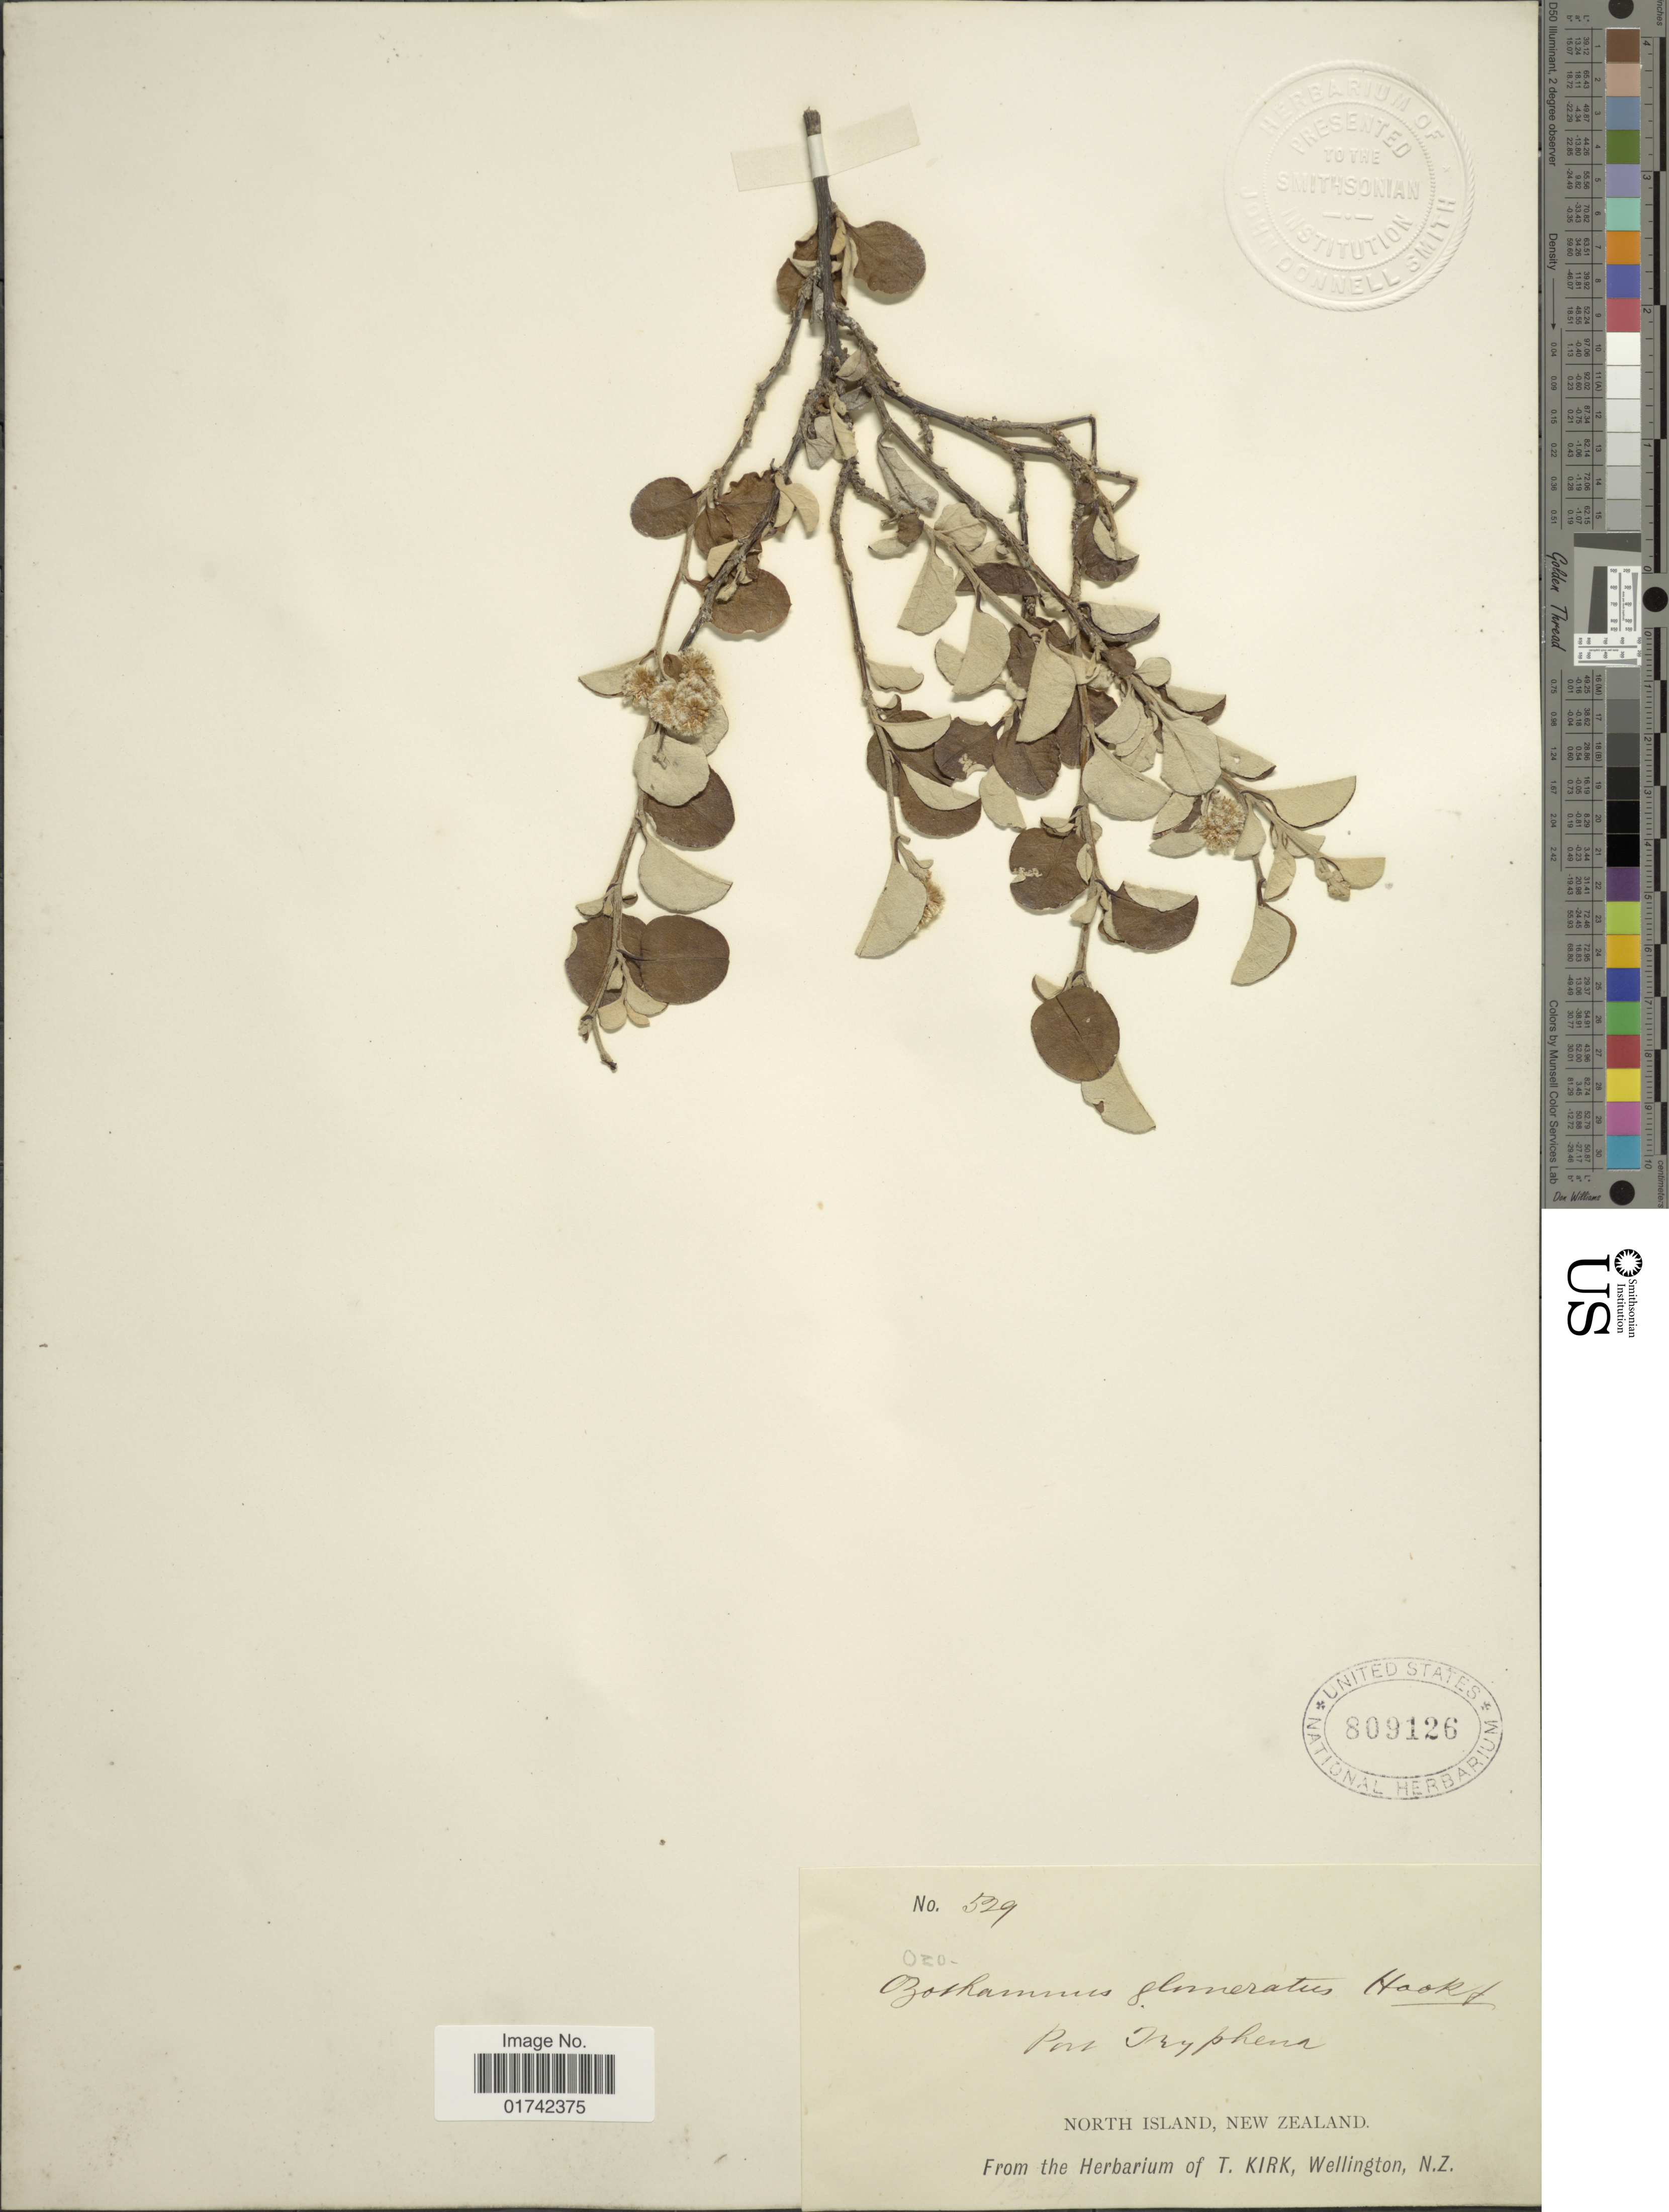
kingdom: Plantae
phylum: Tracheophyta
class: Magnoliopsida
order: Asterales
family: Asteraceae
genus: Helichrysum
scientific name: Helichrysum glomeratum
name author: Klatt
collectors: ex herb. T. Kirk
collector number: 539*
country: New Zealand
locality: North Island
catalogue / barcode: US 809126